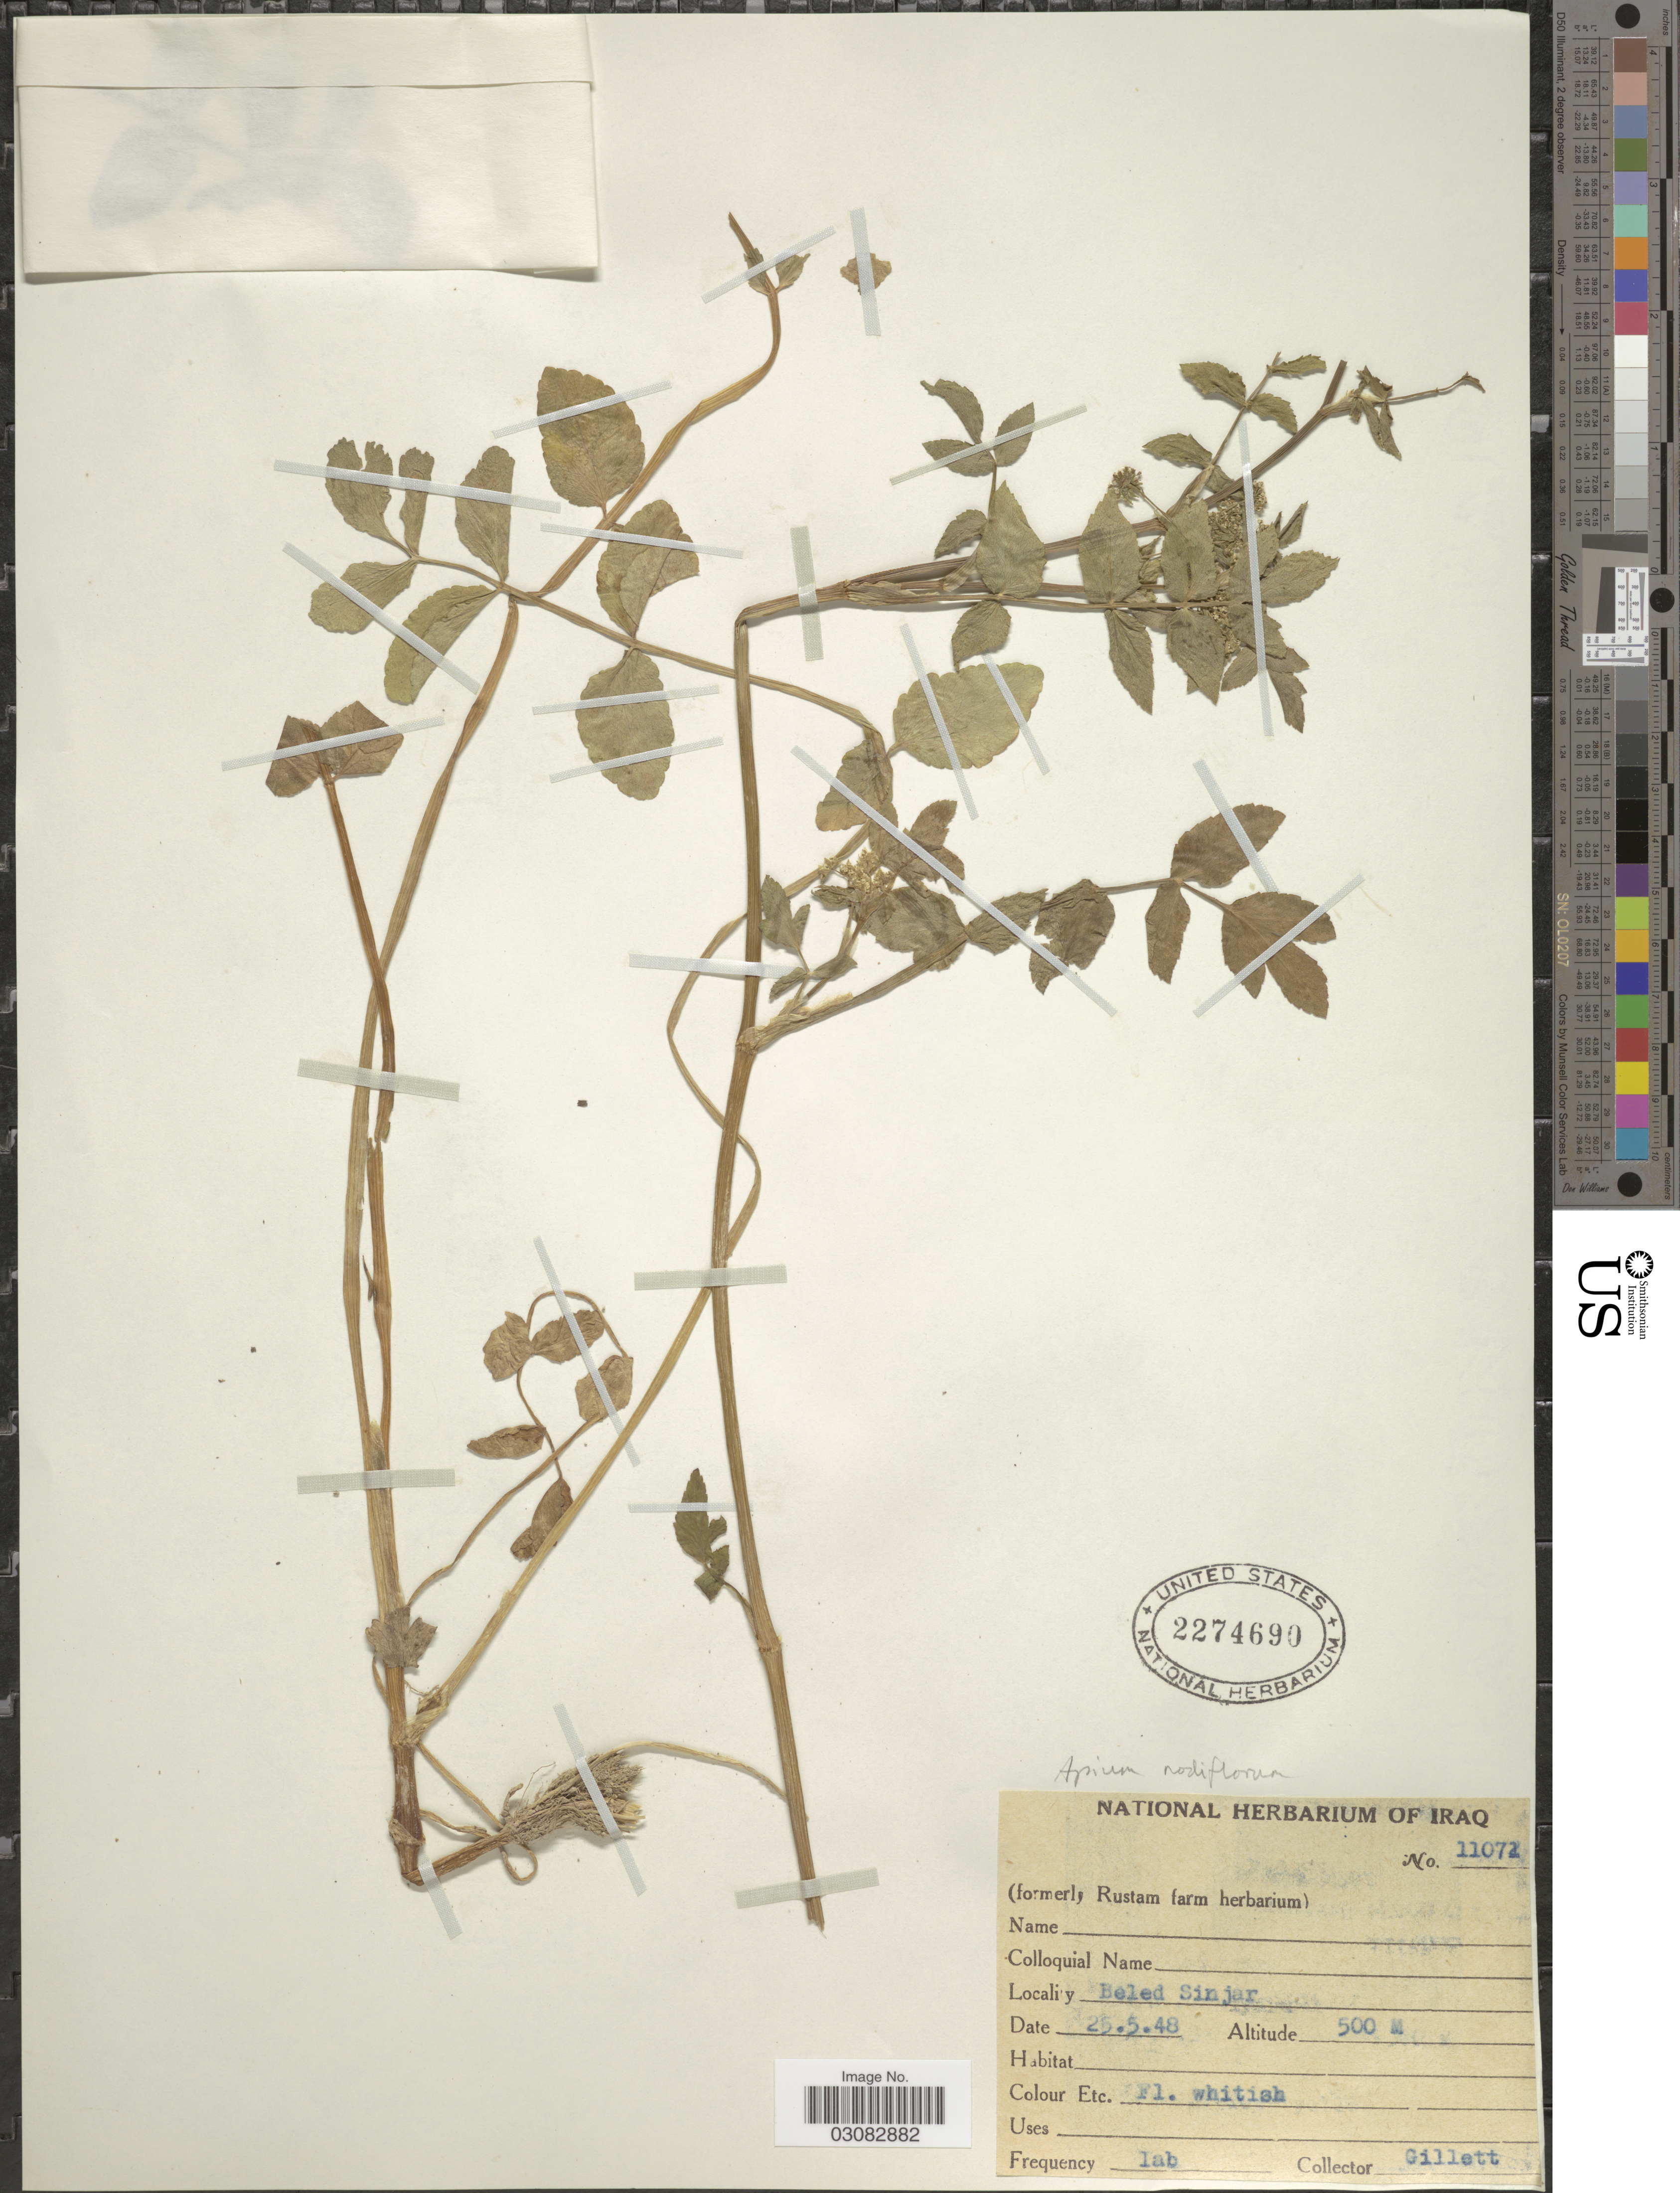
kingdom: Plantae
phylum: Tracheophyta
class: Magnoliopsida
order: Apiales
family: Apiaceae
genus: Apium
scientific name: Apium nodiflorum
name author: (L.) Lag.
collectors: Gillett, --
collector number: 11072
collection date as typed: Transcribed d/m/y: 25/5/48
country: Iraq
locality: Beled Sinjar.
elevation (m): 500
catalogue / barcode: US 2274690